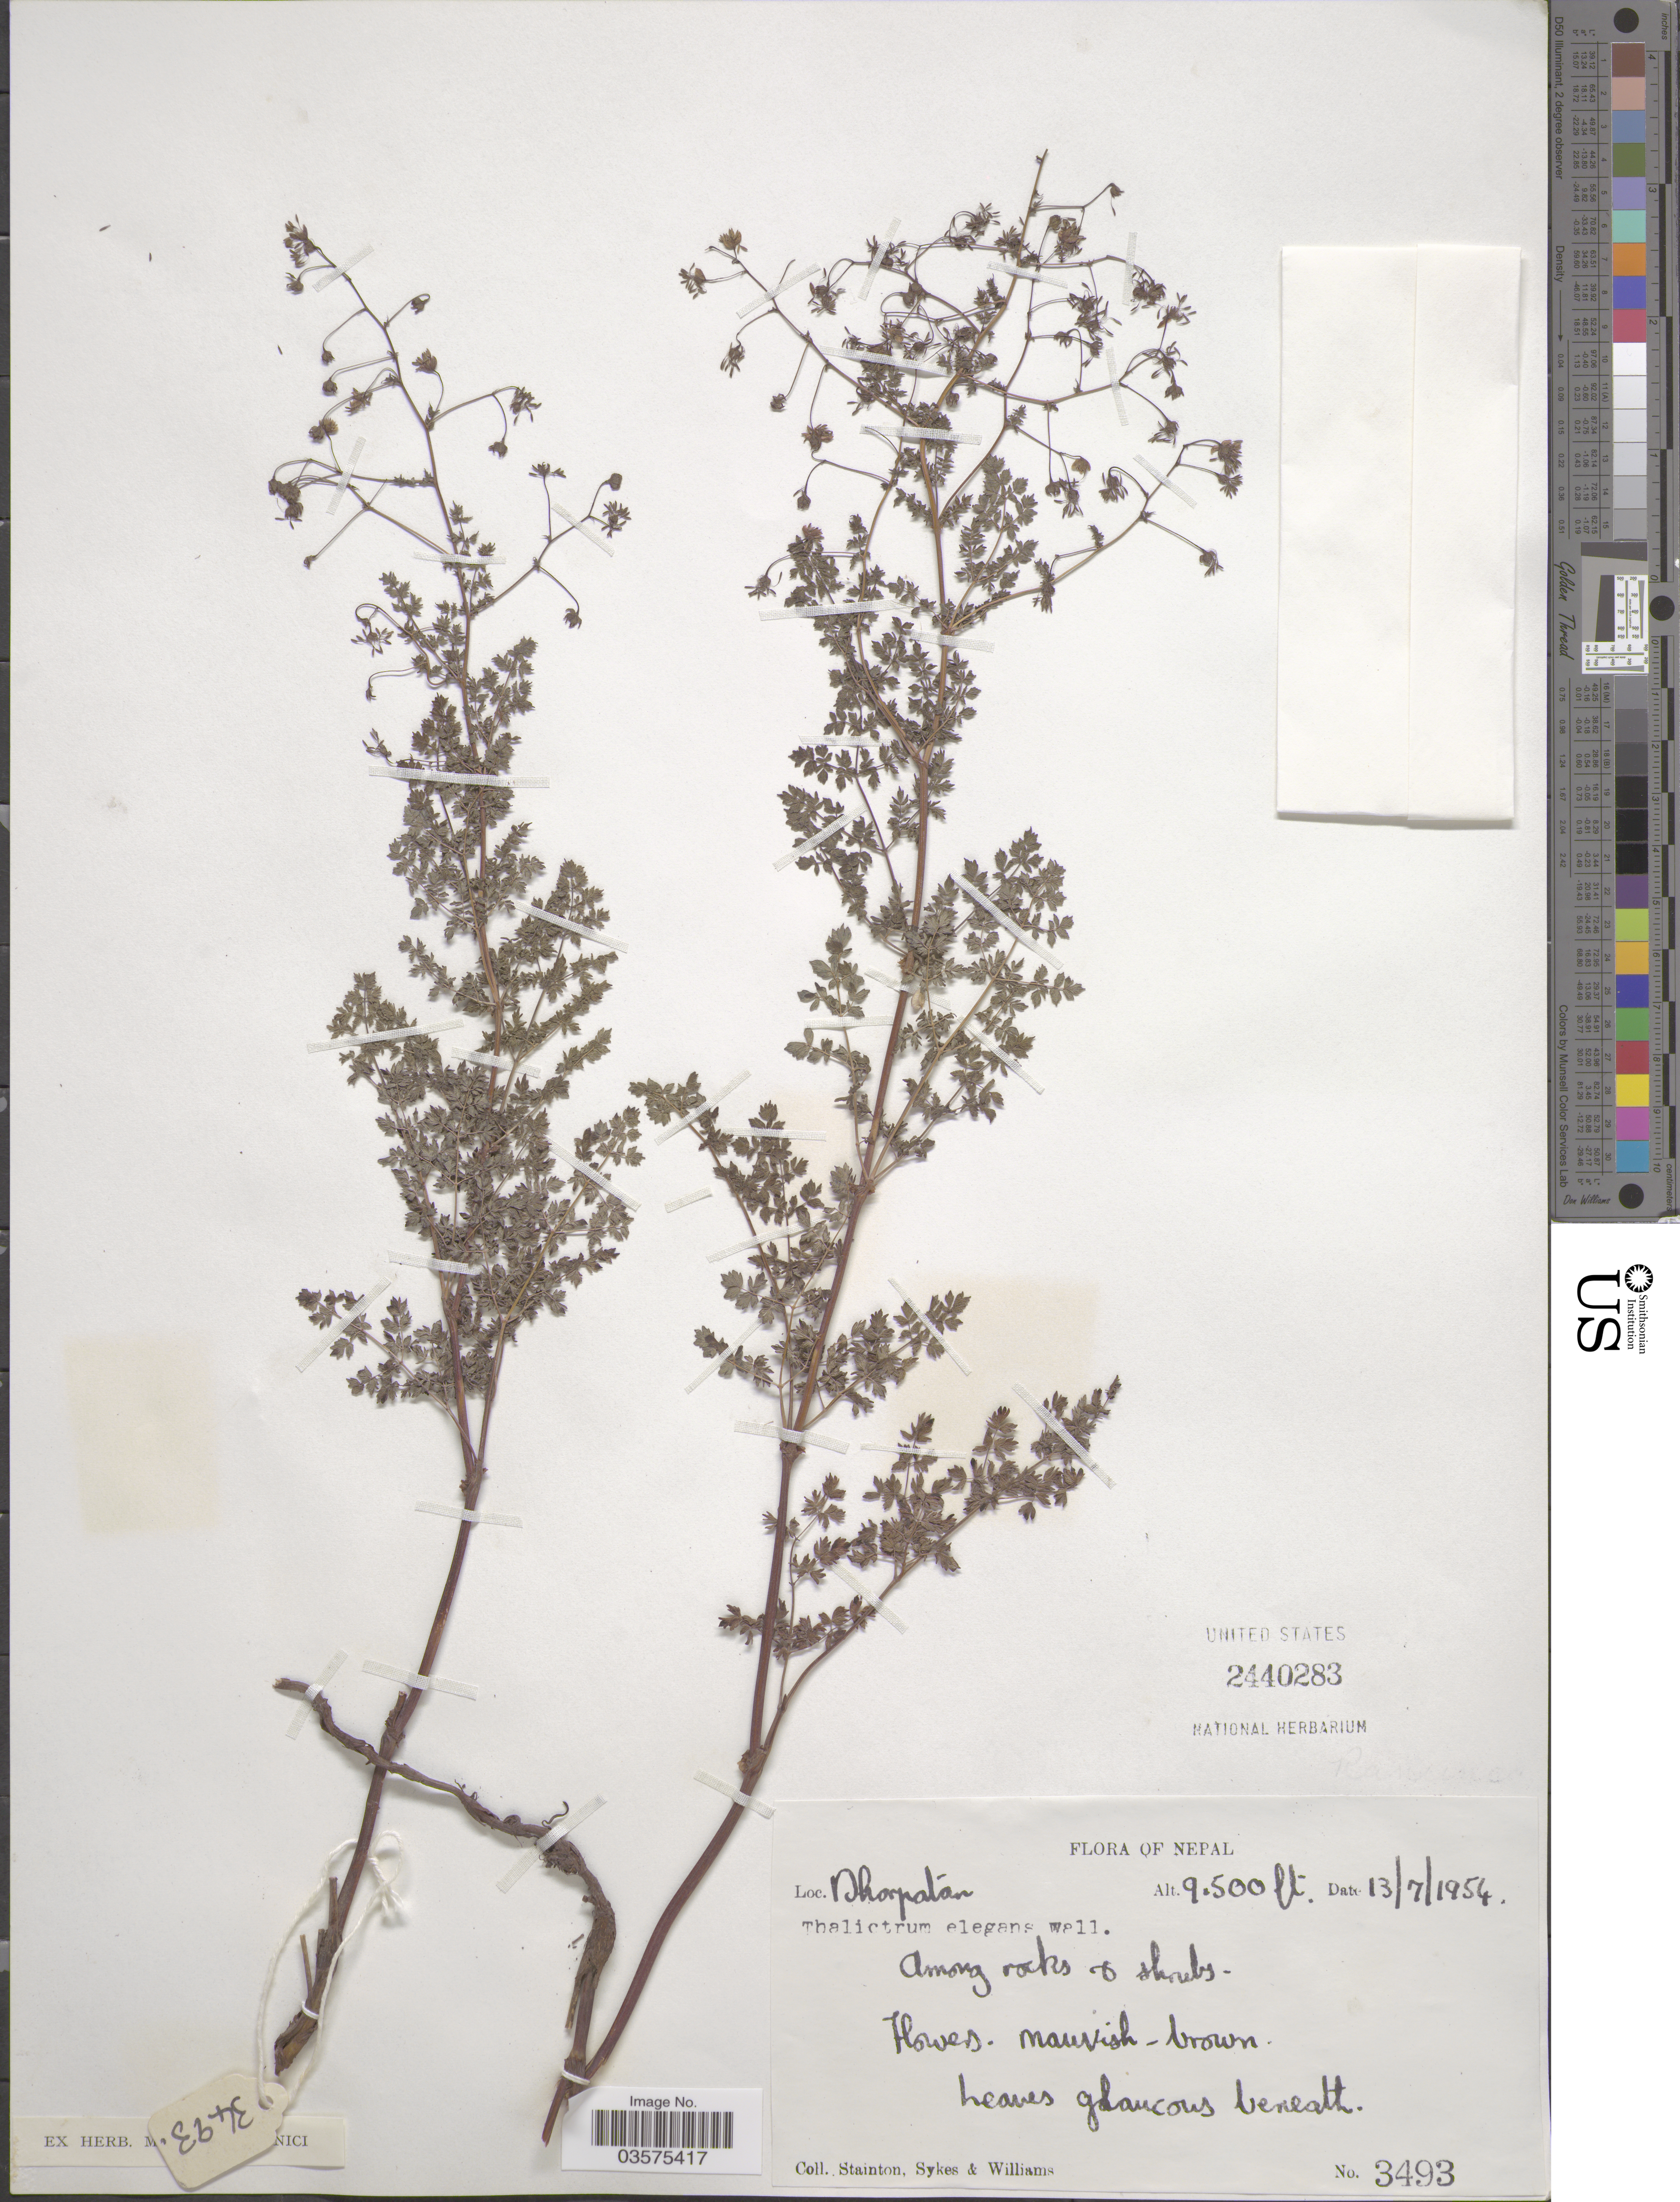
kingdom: Plantae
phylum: Tracheophyta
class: Magnoliopsida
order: Ranunculales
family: Ranunculaceae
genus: Thalictrum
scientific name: Thalictrum elegans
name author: Wall. ex Royle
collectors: -. Stainton, Sykes, -- & -- Williams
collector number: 3493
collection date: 1954-07-13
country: Nepal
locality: Dhorpatan.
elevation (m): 2896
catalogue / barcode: US 2440283